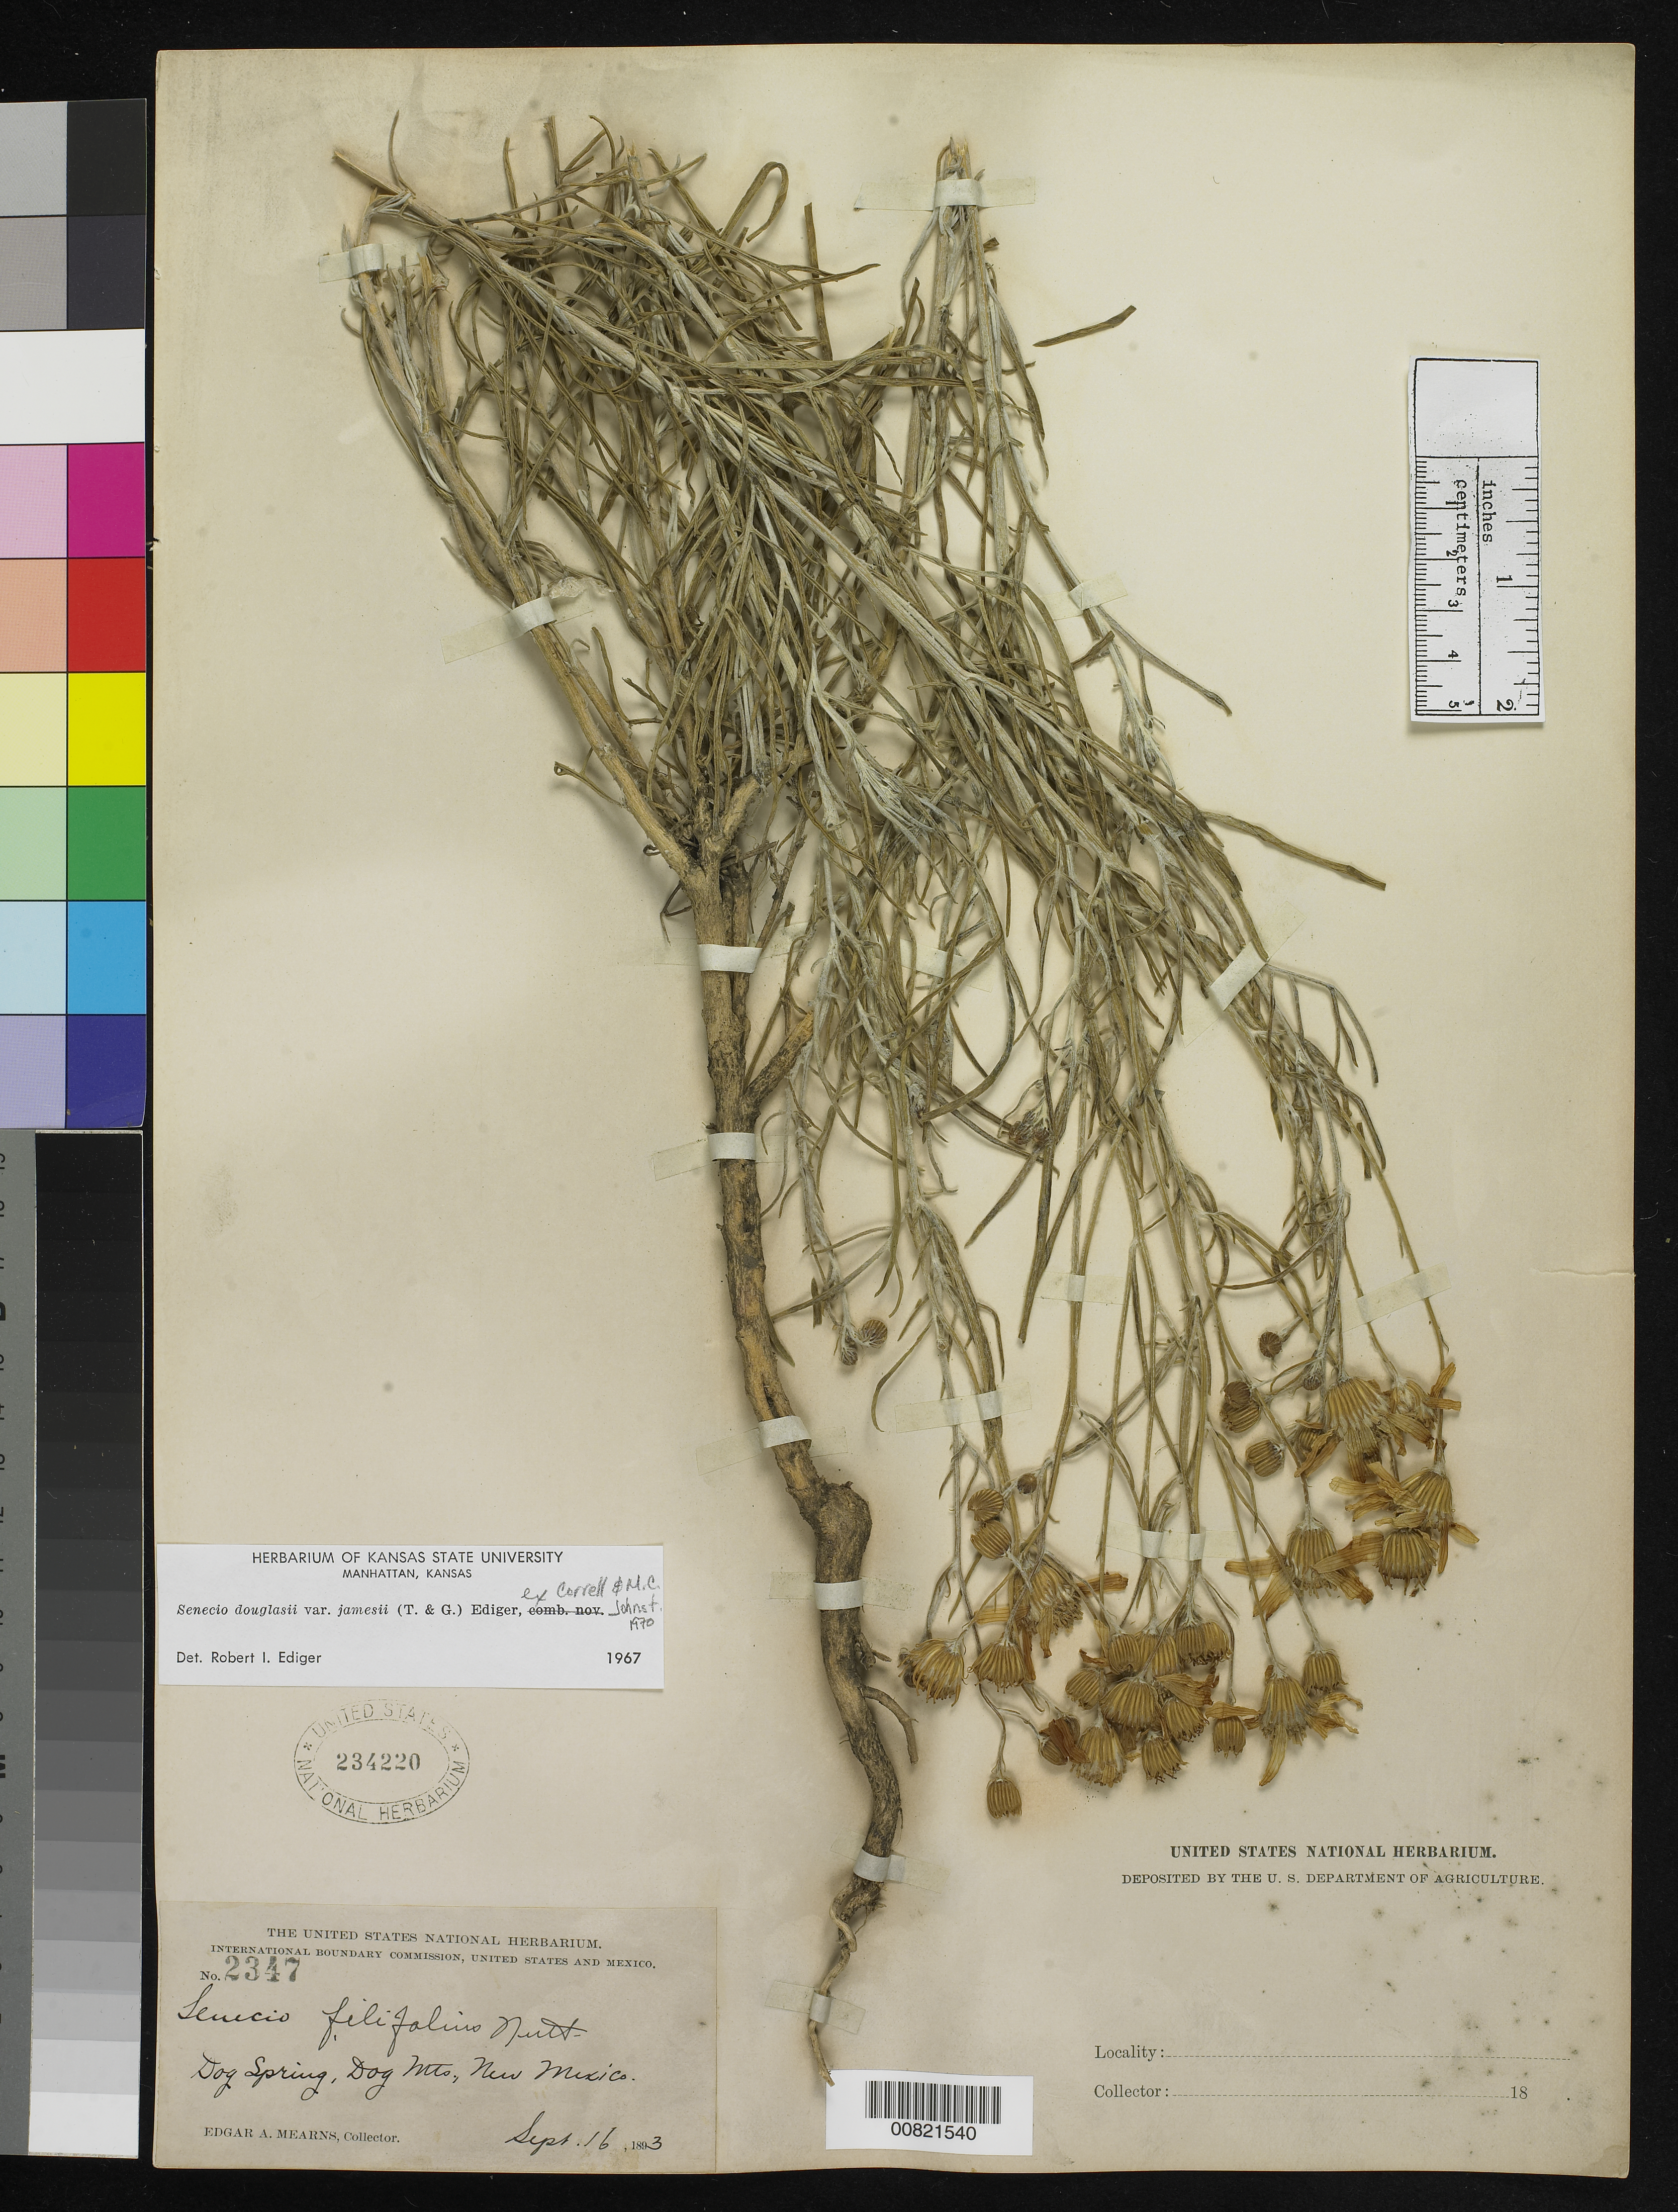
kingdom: Plantae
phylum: Tracheophyta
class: Magnoliopsida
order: Asterales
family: Asteraceae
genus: Senecio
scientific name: Senecio flaccidus var. flaccidus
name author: Less.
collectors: E. A. Mearns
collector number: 2347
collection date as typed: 16 Sep 1893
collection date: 1893-09-16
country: United States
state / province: New Mexico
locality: Dog Spring, Dog Mts., New Mexico.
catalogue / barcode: US 234220